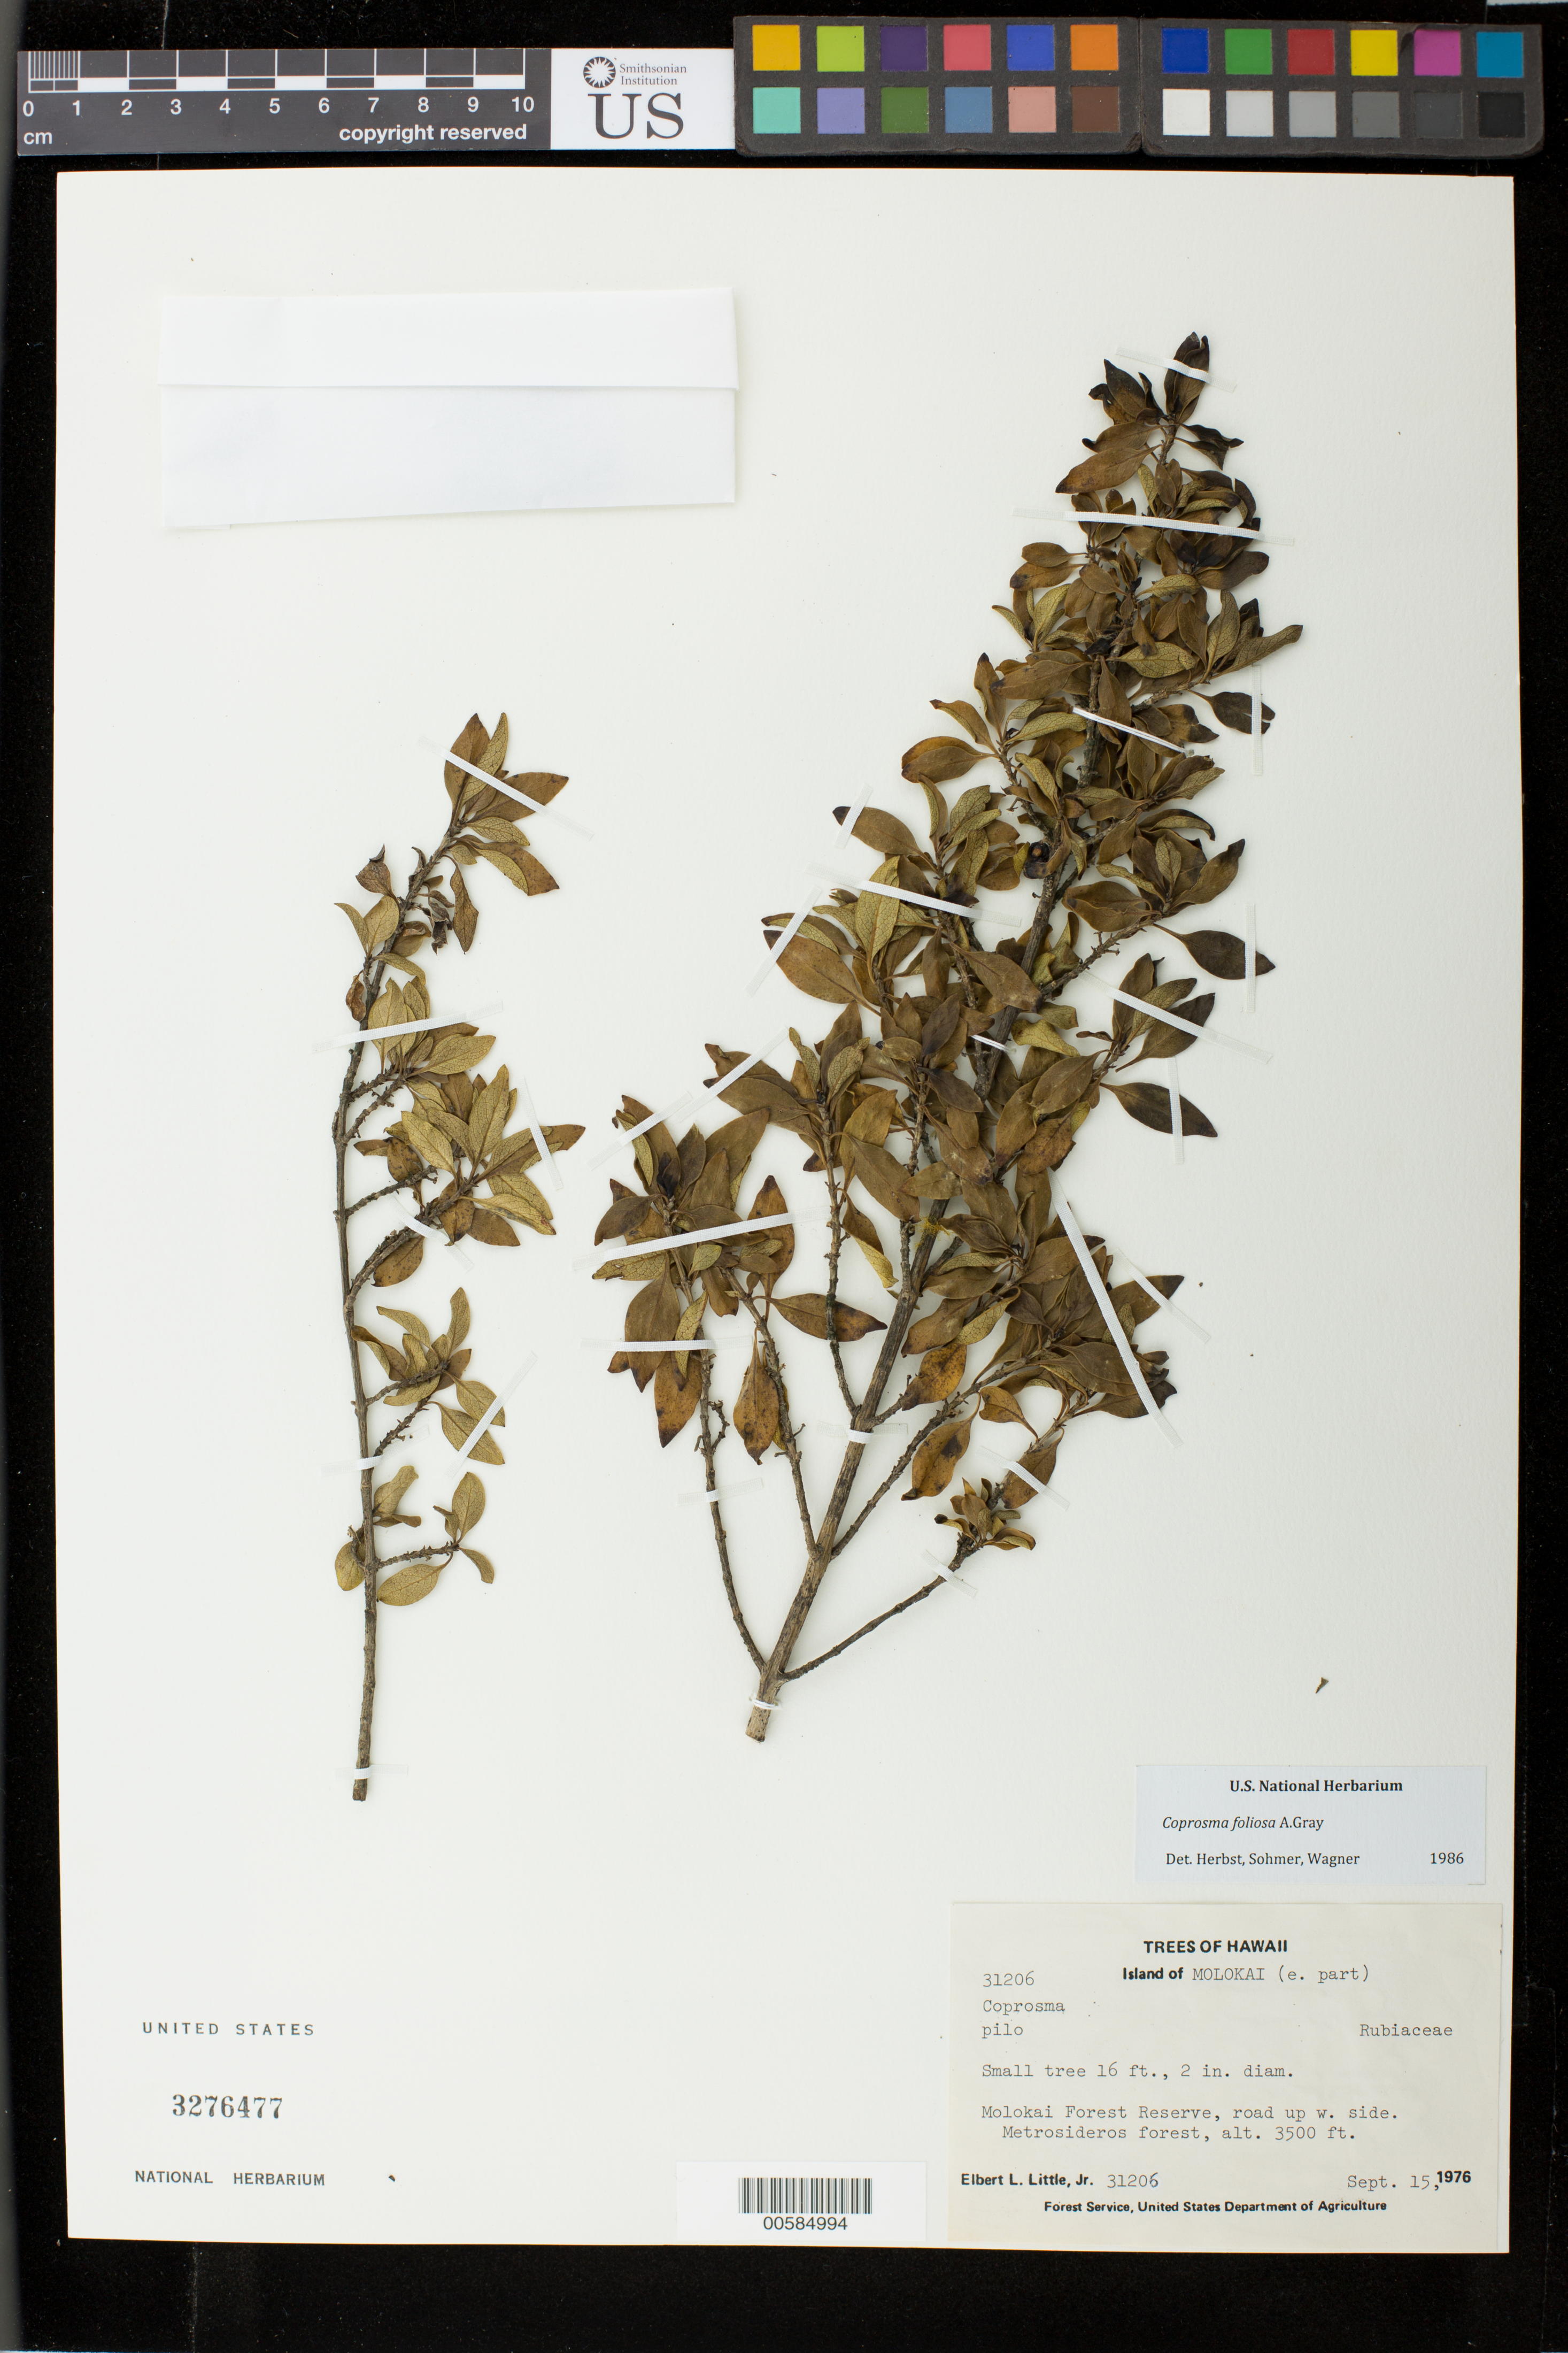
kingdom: Plantae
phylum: Tracheophyta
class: Magnoliopsida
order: Gentianales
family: Rubiaceae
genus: Coprosma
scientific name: Coprosma foliosa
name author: A. Gray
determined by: Herbst, D. R.; Sohmer, S. H.; Wagner, W. L.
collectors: E. L. Little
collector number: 31206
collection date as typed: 15 Sep 1976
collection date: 1976-09-15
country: United States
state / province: Hawaii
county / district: Maui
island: Moloka'i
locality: E Molokai, Molokai For Res, road up W side.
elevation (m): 1067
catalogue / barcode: US 3276477